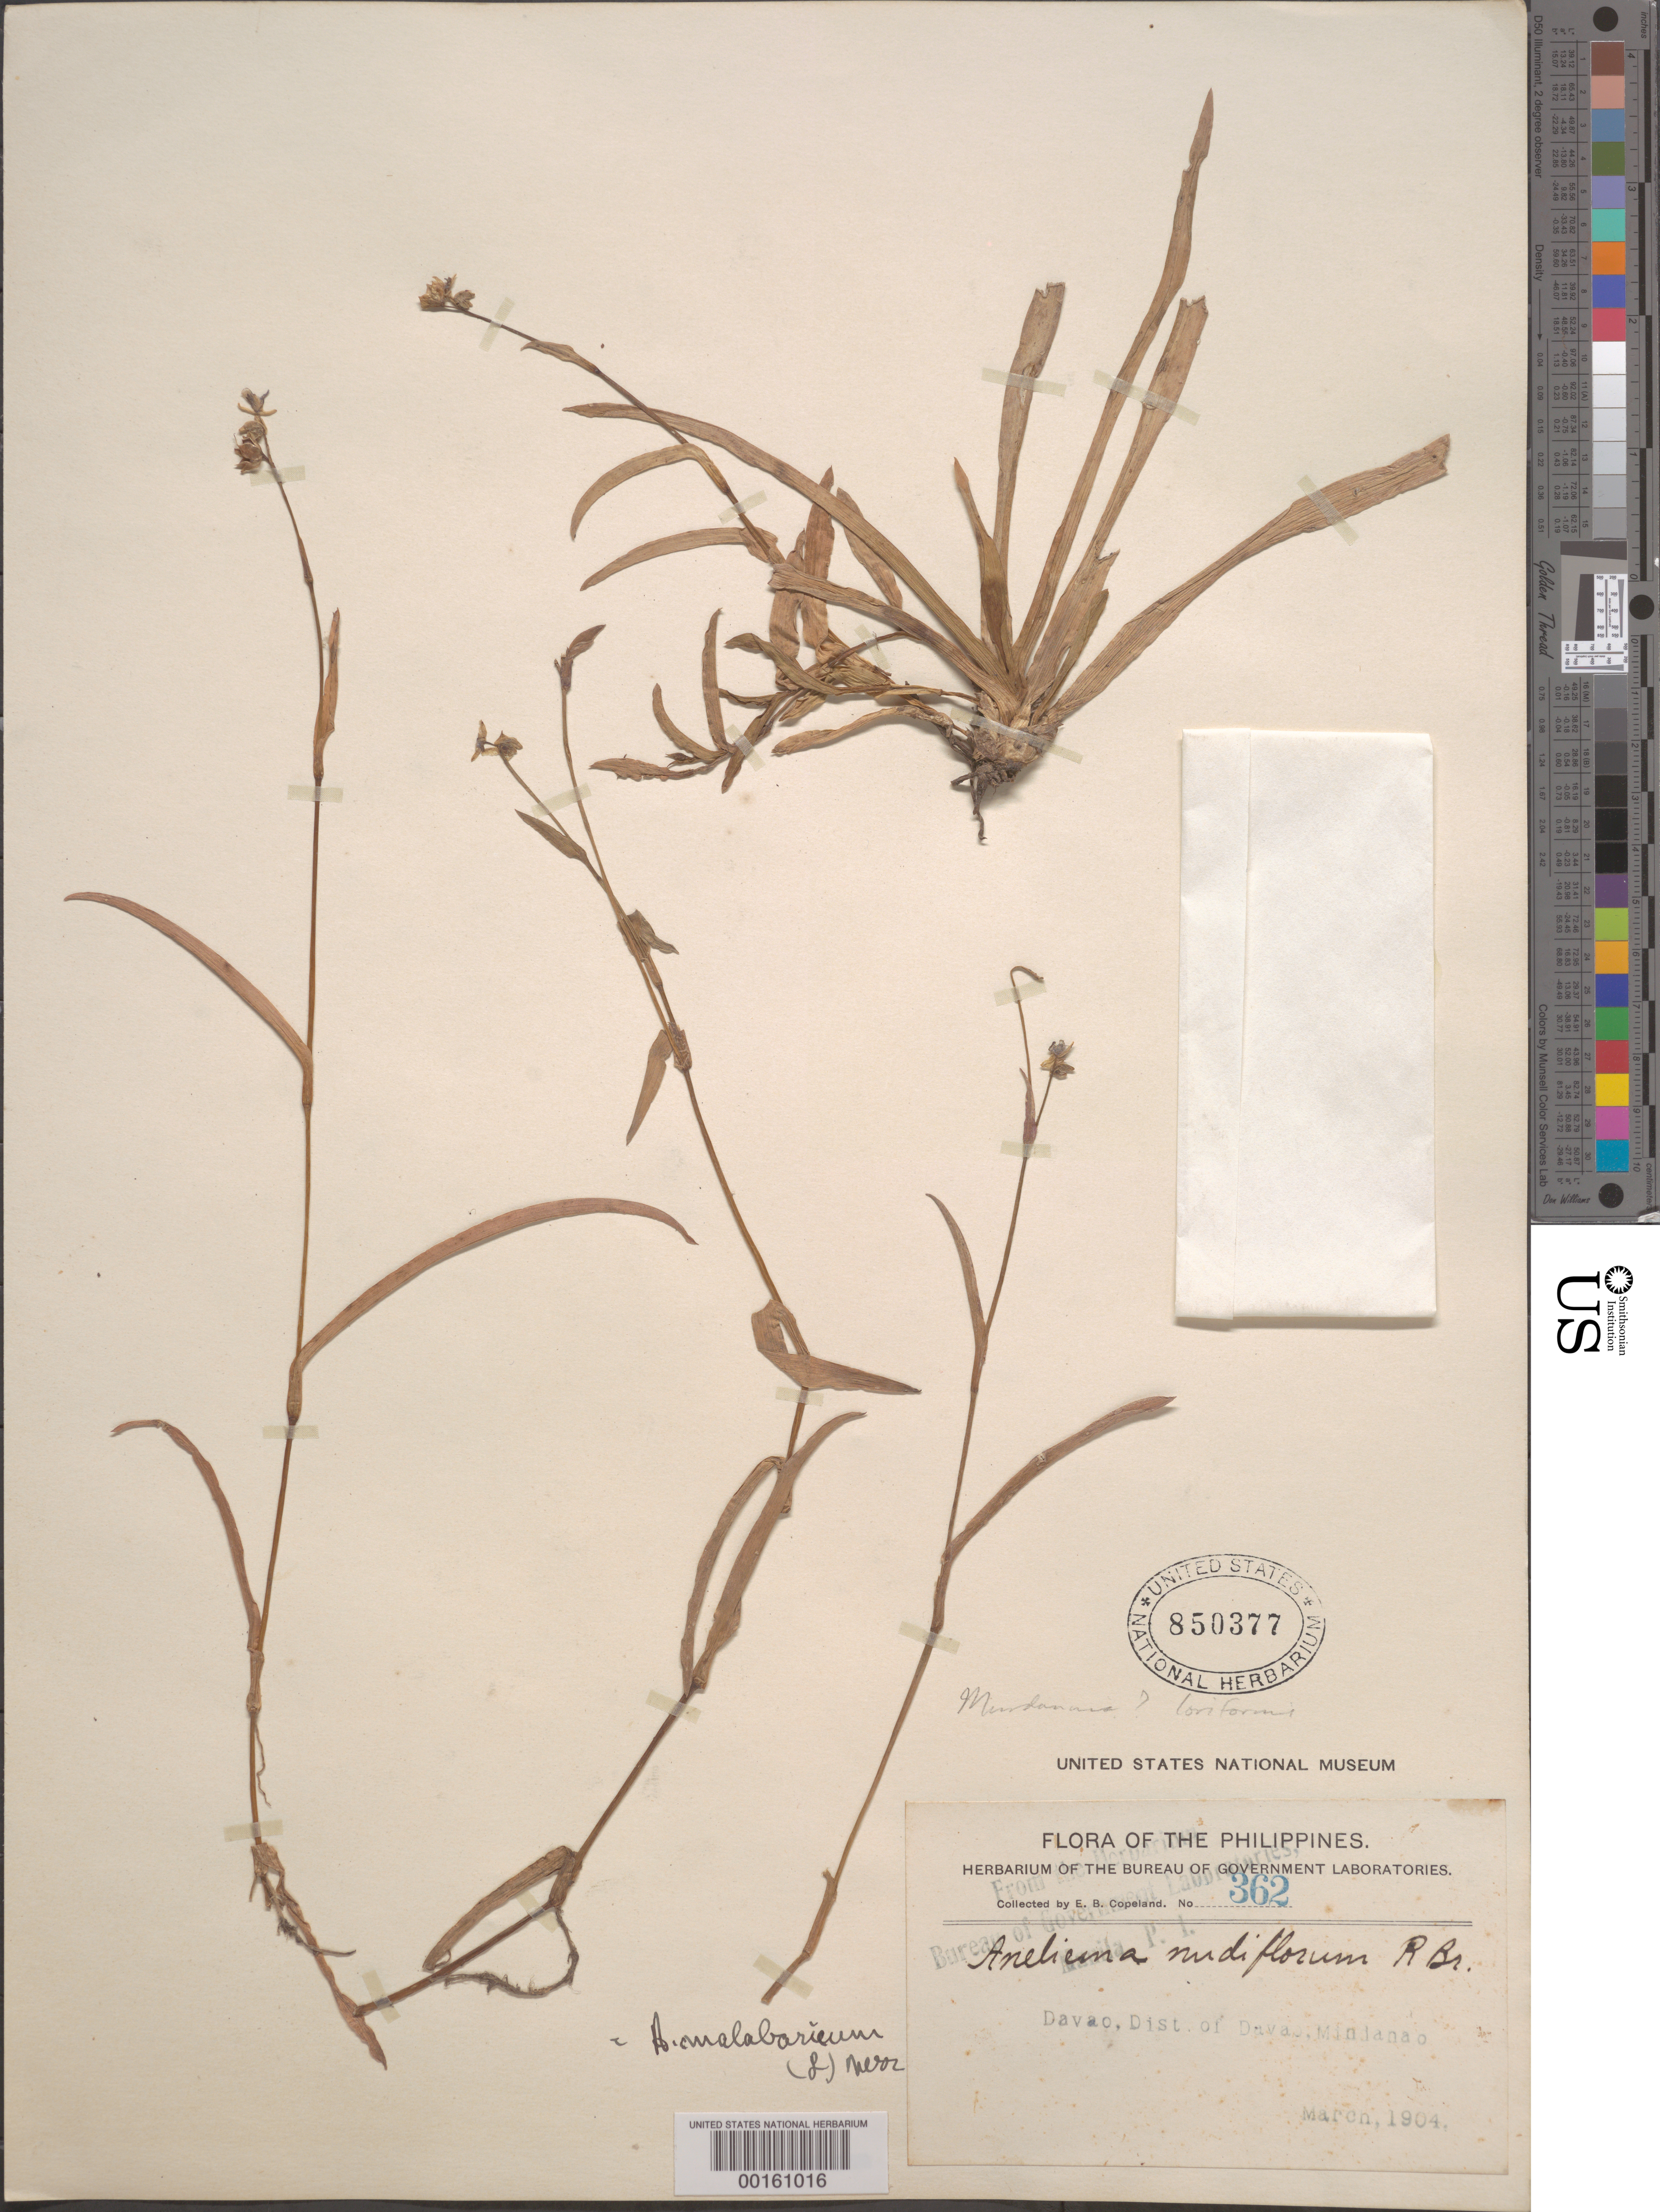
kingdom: Plantae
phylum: Tracheophyta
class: Liliopsida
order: Commelinales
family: Commelinaceae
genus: Murdannia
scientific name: Murdannia loriformis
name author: (Hassk.) R.S. Rao & Kammathy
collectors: E. B. Copeland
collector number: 362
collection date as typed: Mar 1904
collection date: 1904-03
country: Philippines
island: Mindanao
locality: Davao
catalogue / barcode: US 850377